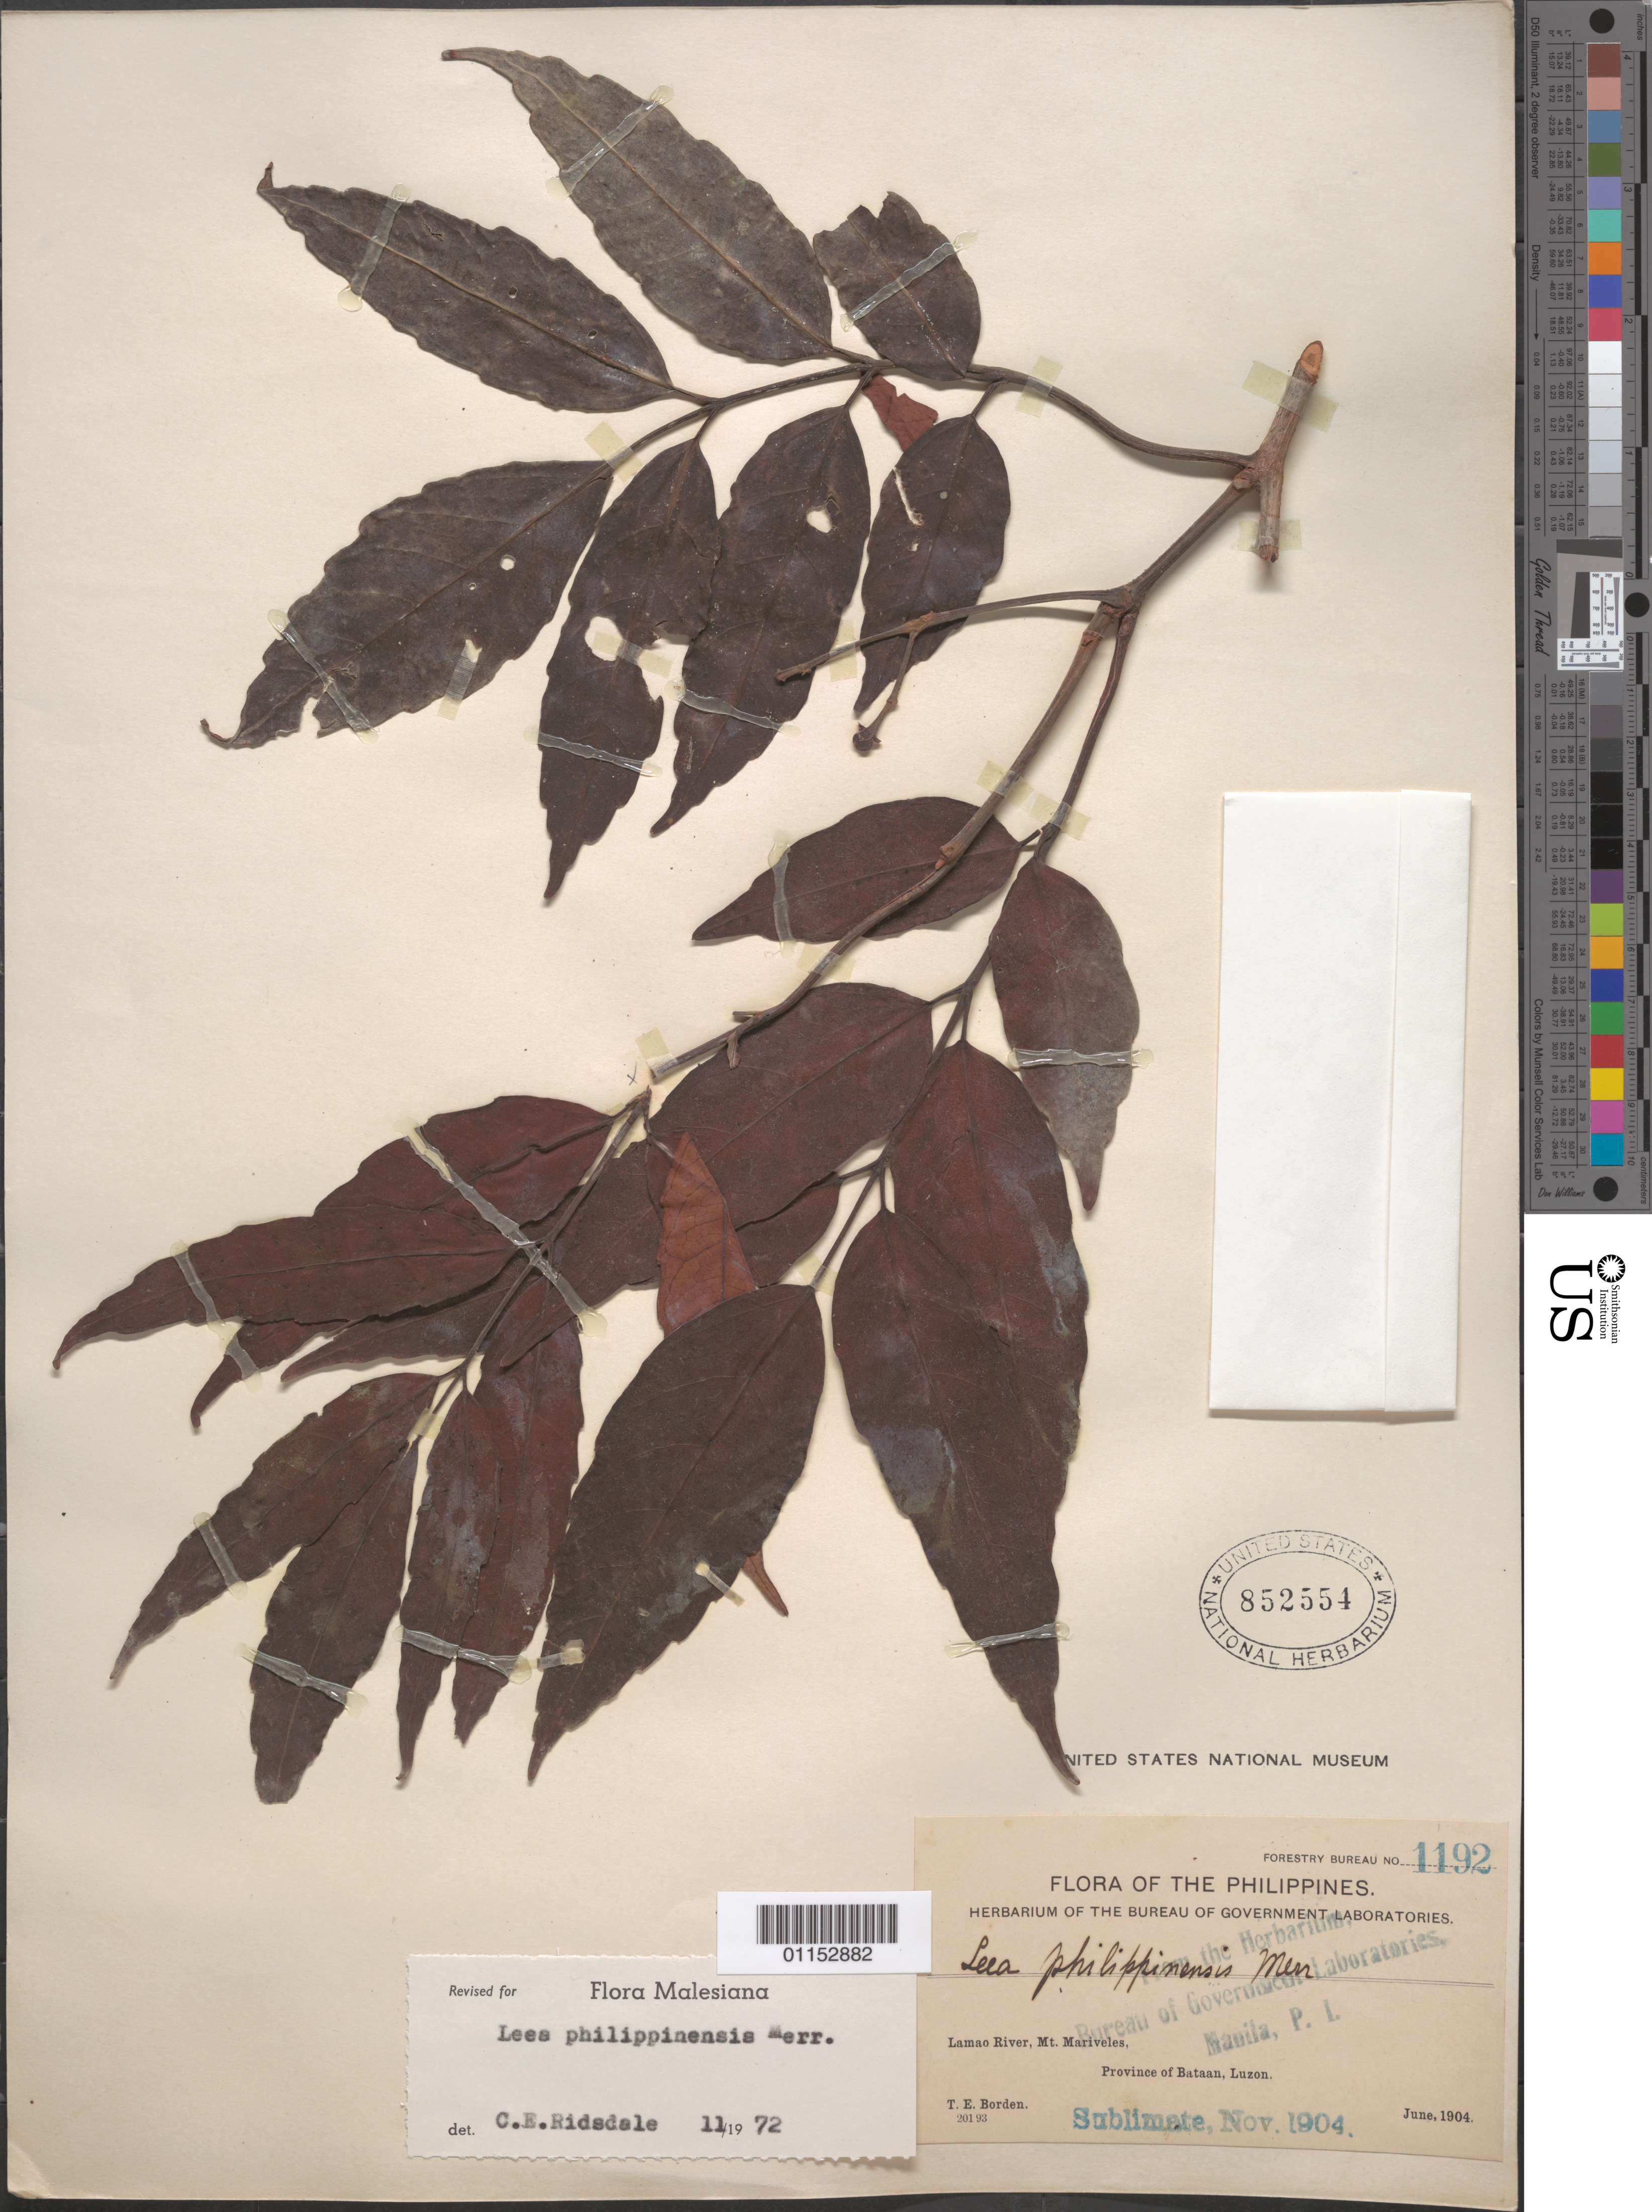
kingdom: Plantae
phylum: Tracheophyta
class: Magnoliopsida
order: Vitales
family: Vitaceae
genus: Leea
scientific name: Leea philippinensis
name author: Merr.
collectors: T. E. Borden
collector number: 1192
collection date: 1904-07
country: Philippines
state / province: Central Luzon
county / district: Bataan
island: Luzon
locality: Lamao River, Mt Mariveles. Luzon.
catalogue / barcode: US 852554